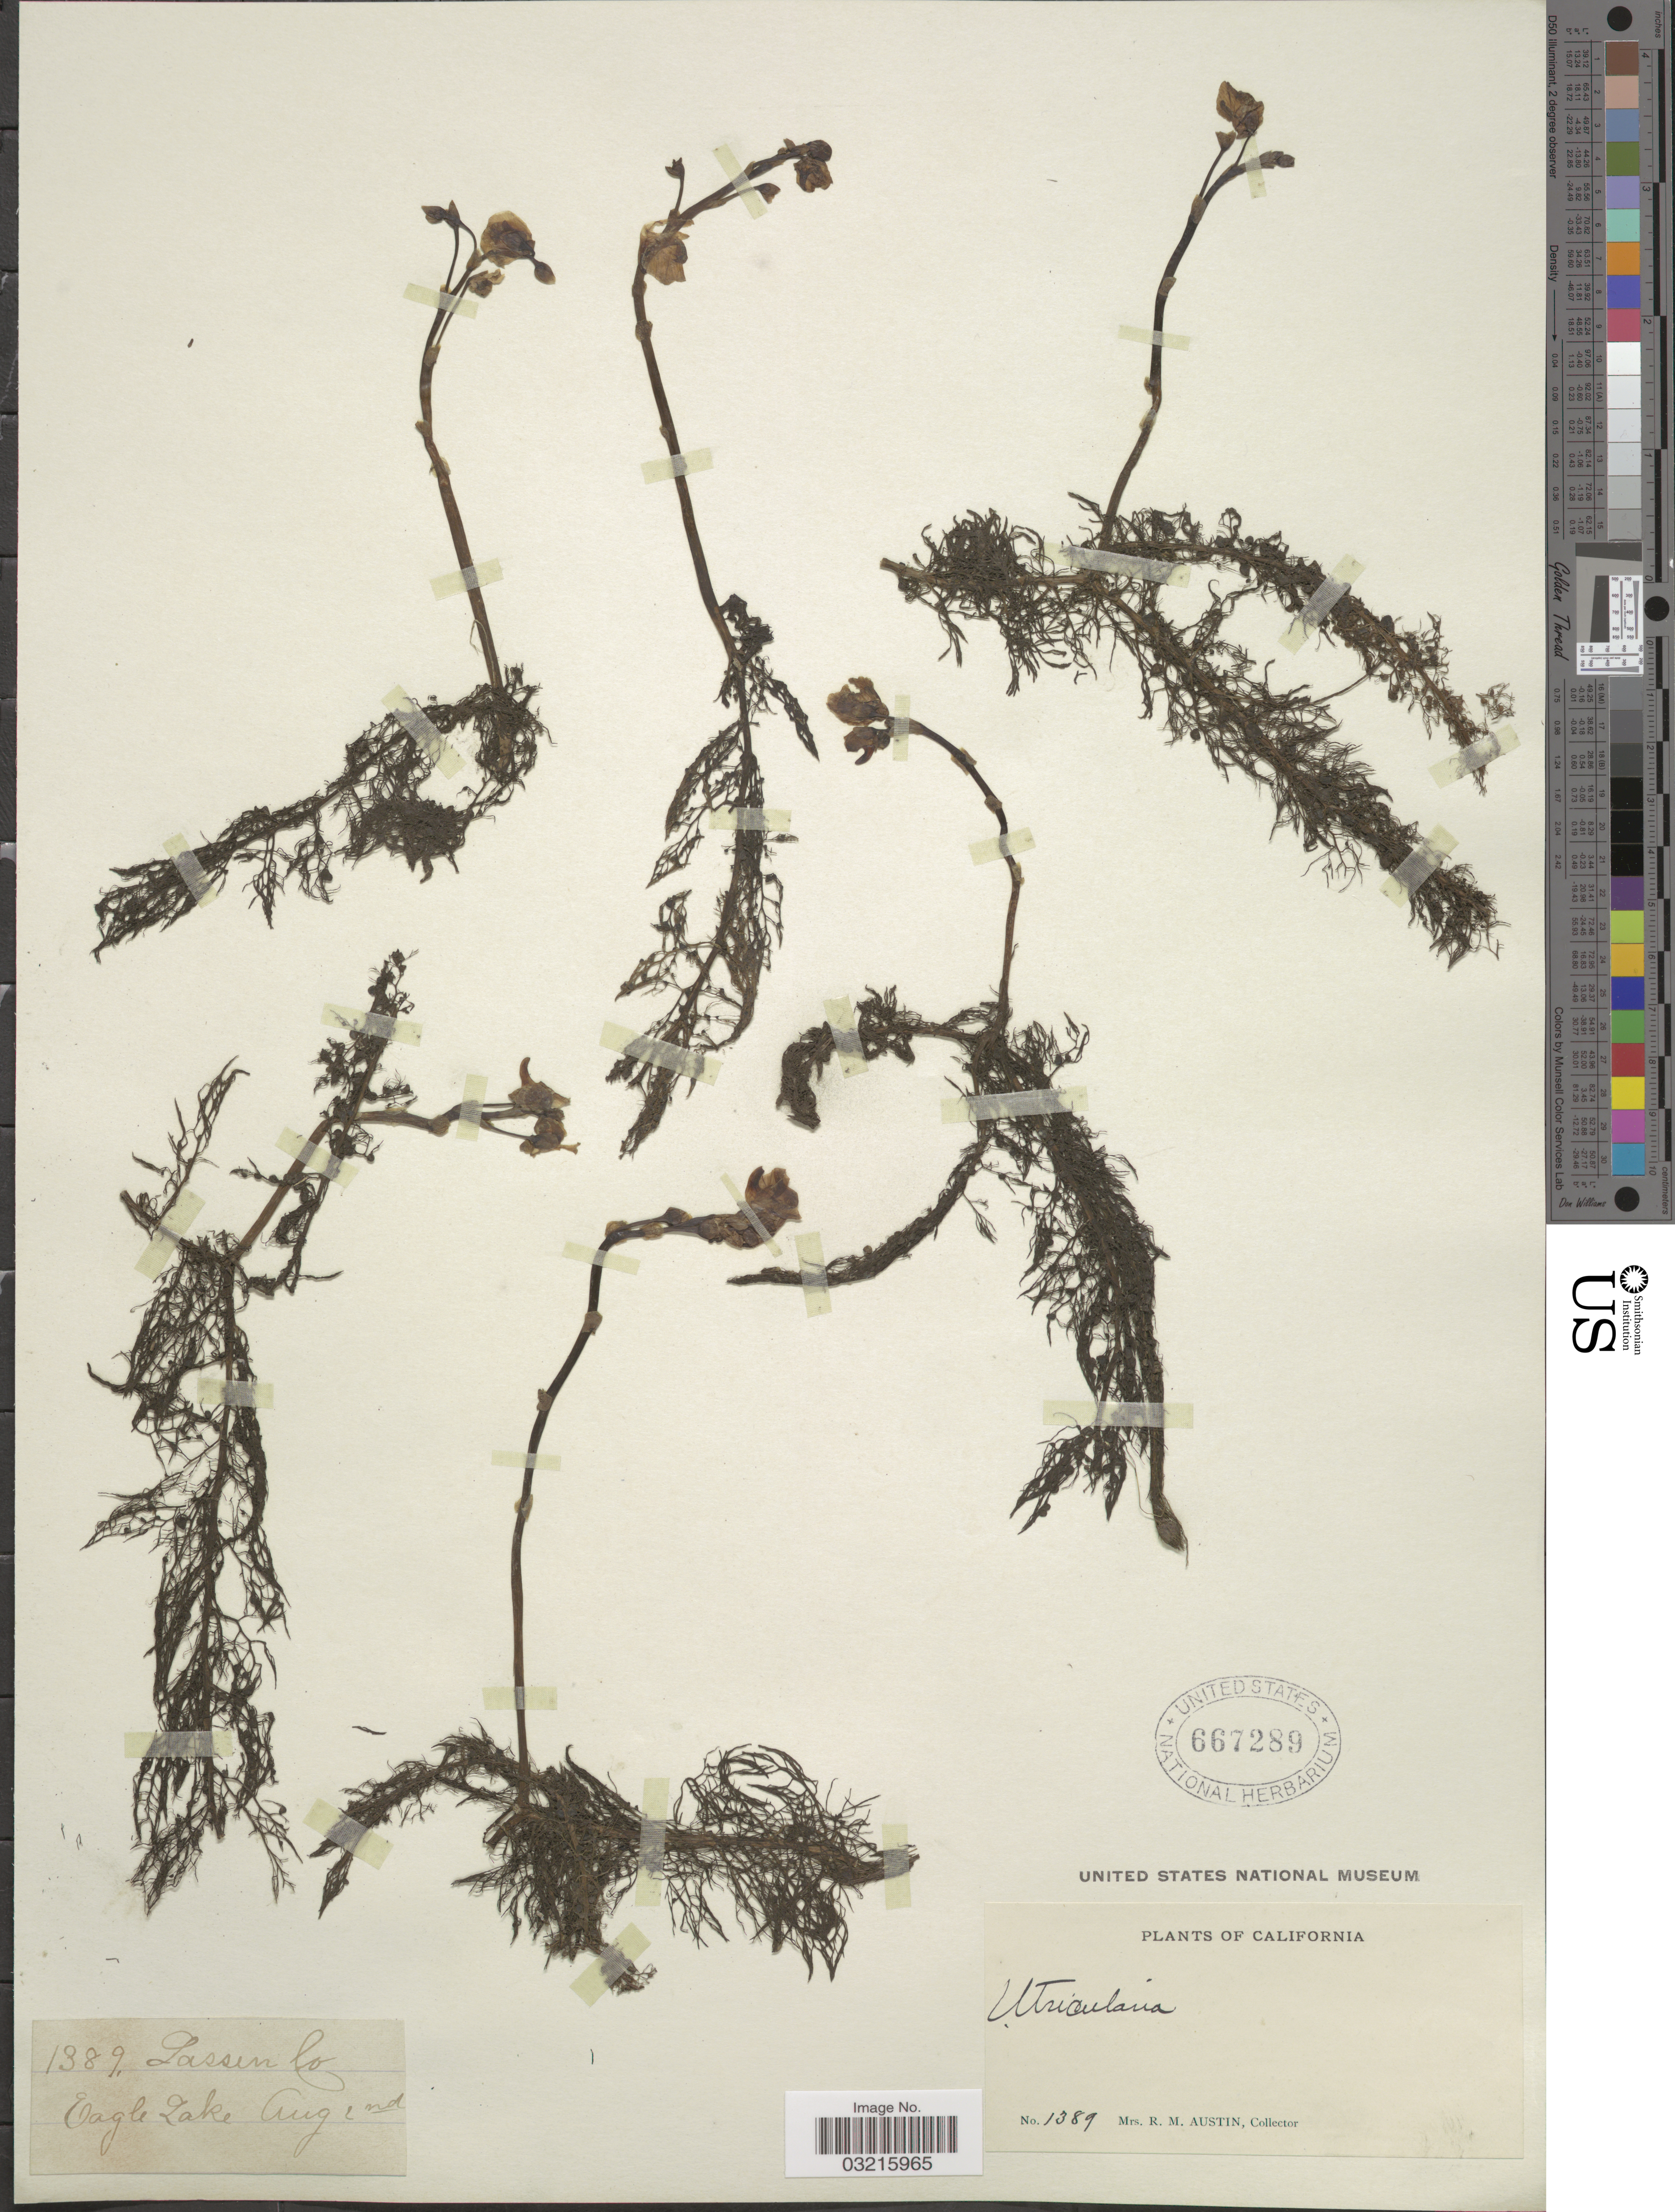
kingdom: Plantae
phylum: Tracheophyta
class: Magnoliopsida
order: Lamiales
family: Lentibulariaceae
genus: Utricularia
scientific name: Utricularia vulgaris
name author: L.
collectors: R. Austin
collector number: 1389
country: United States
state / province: California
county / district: Lassen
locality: Lassen Co., Eagle Lake.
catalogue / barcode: US 667289